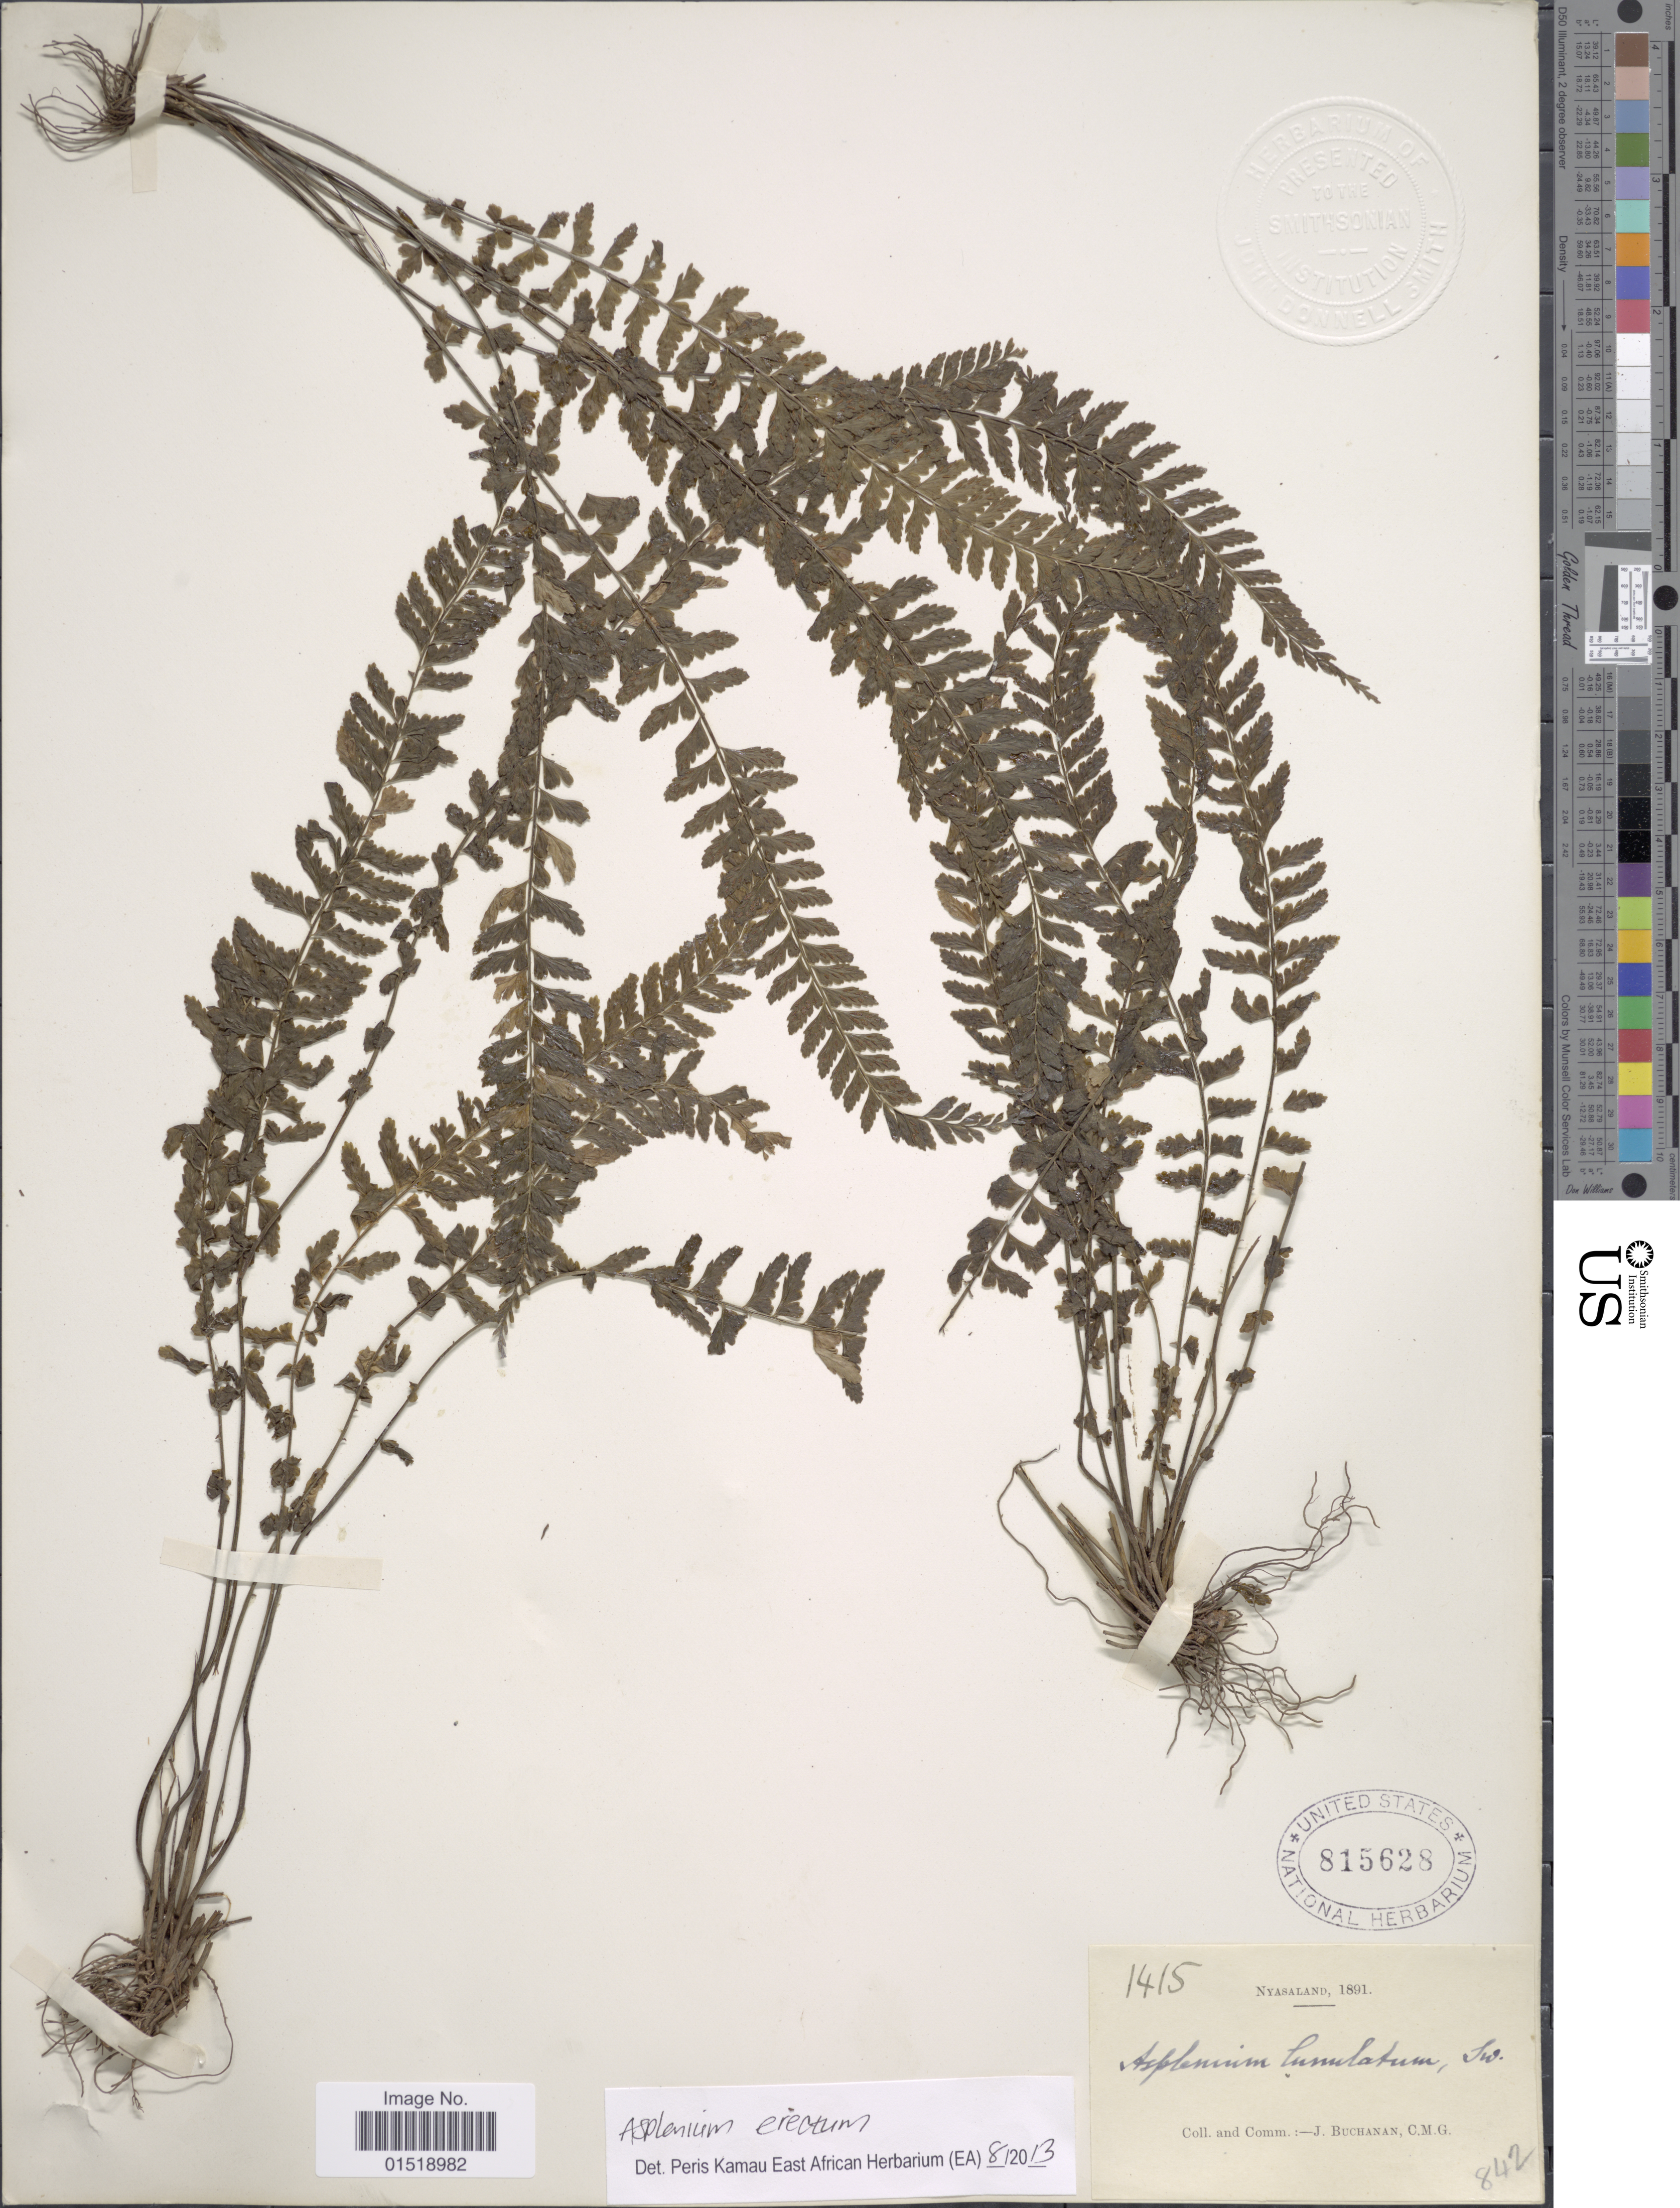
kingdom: Plantae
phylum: Tracheophyta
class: Polypodiopsida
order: Polypodiales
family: Aspleniaceae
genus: Asplenium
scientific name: Asplenium erectum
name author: Bory ex Willd.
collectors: J. Buchanan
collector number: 1415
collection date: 1891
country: Malawi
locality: Nyasaland.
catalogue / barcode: US 815628